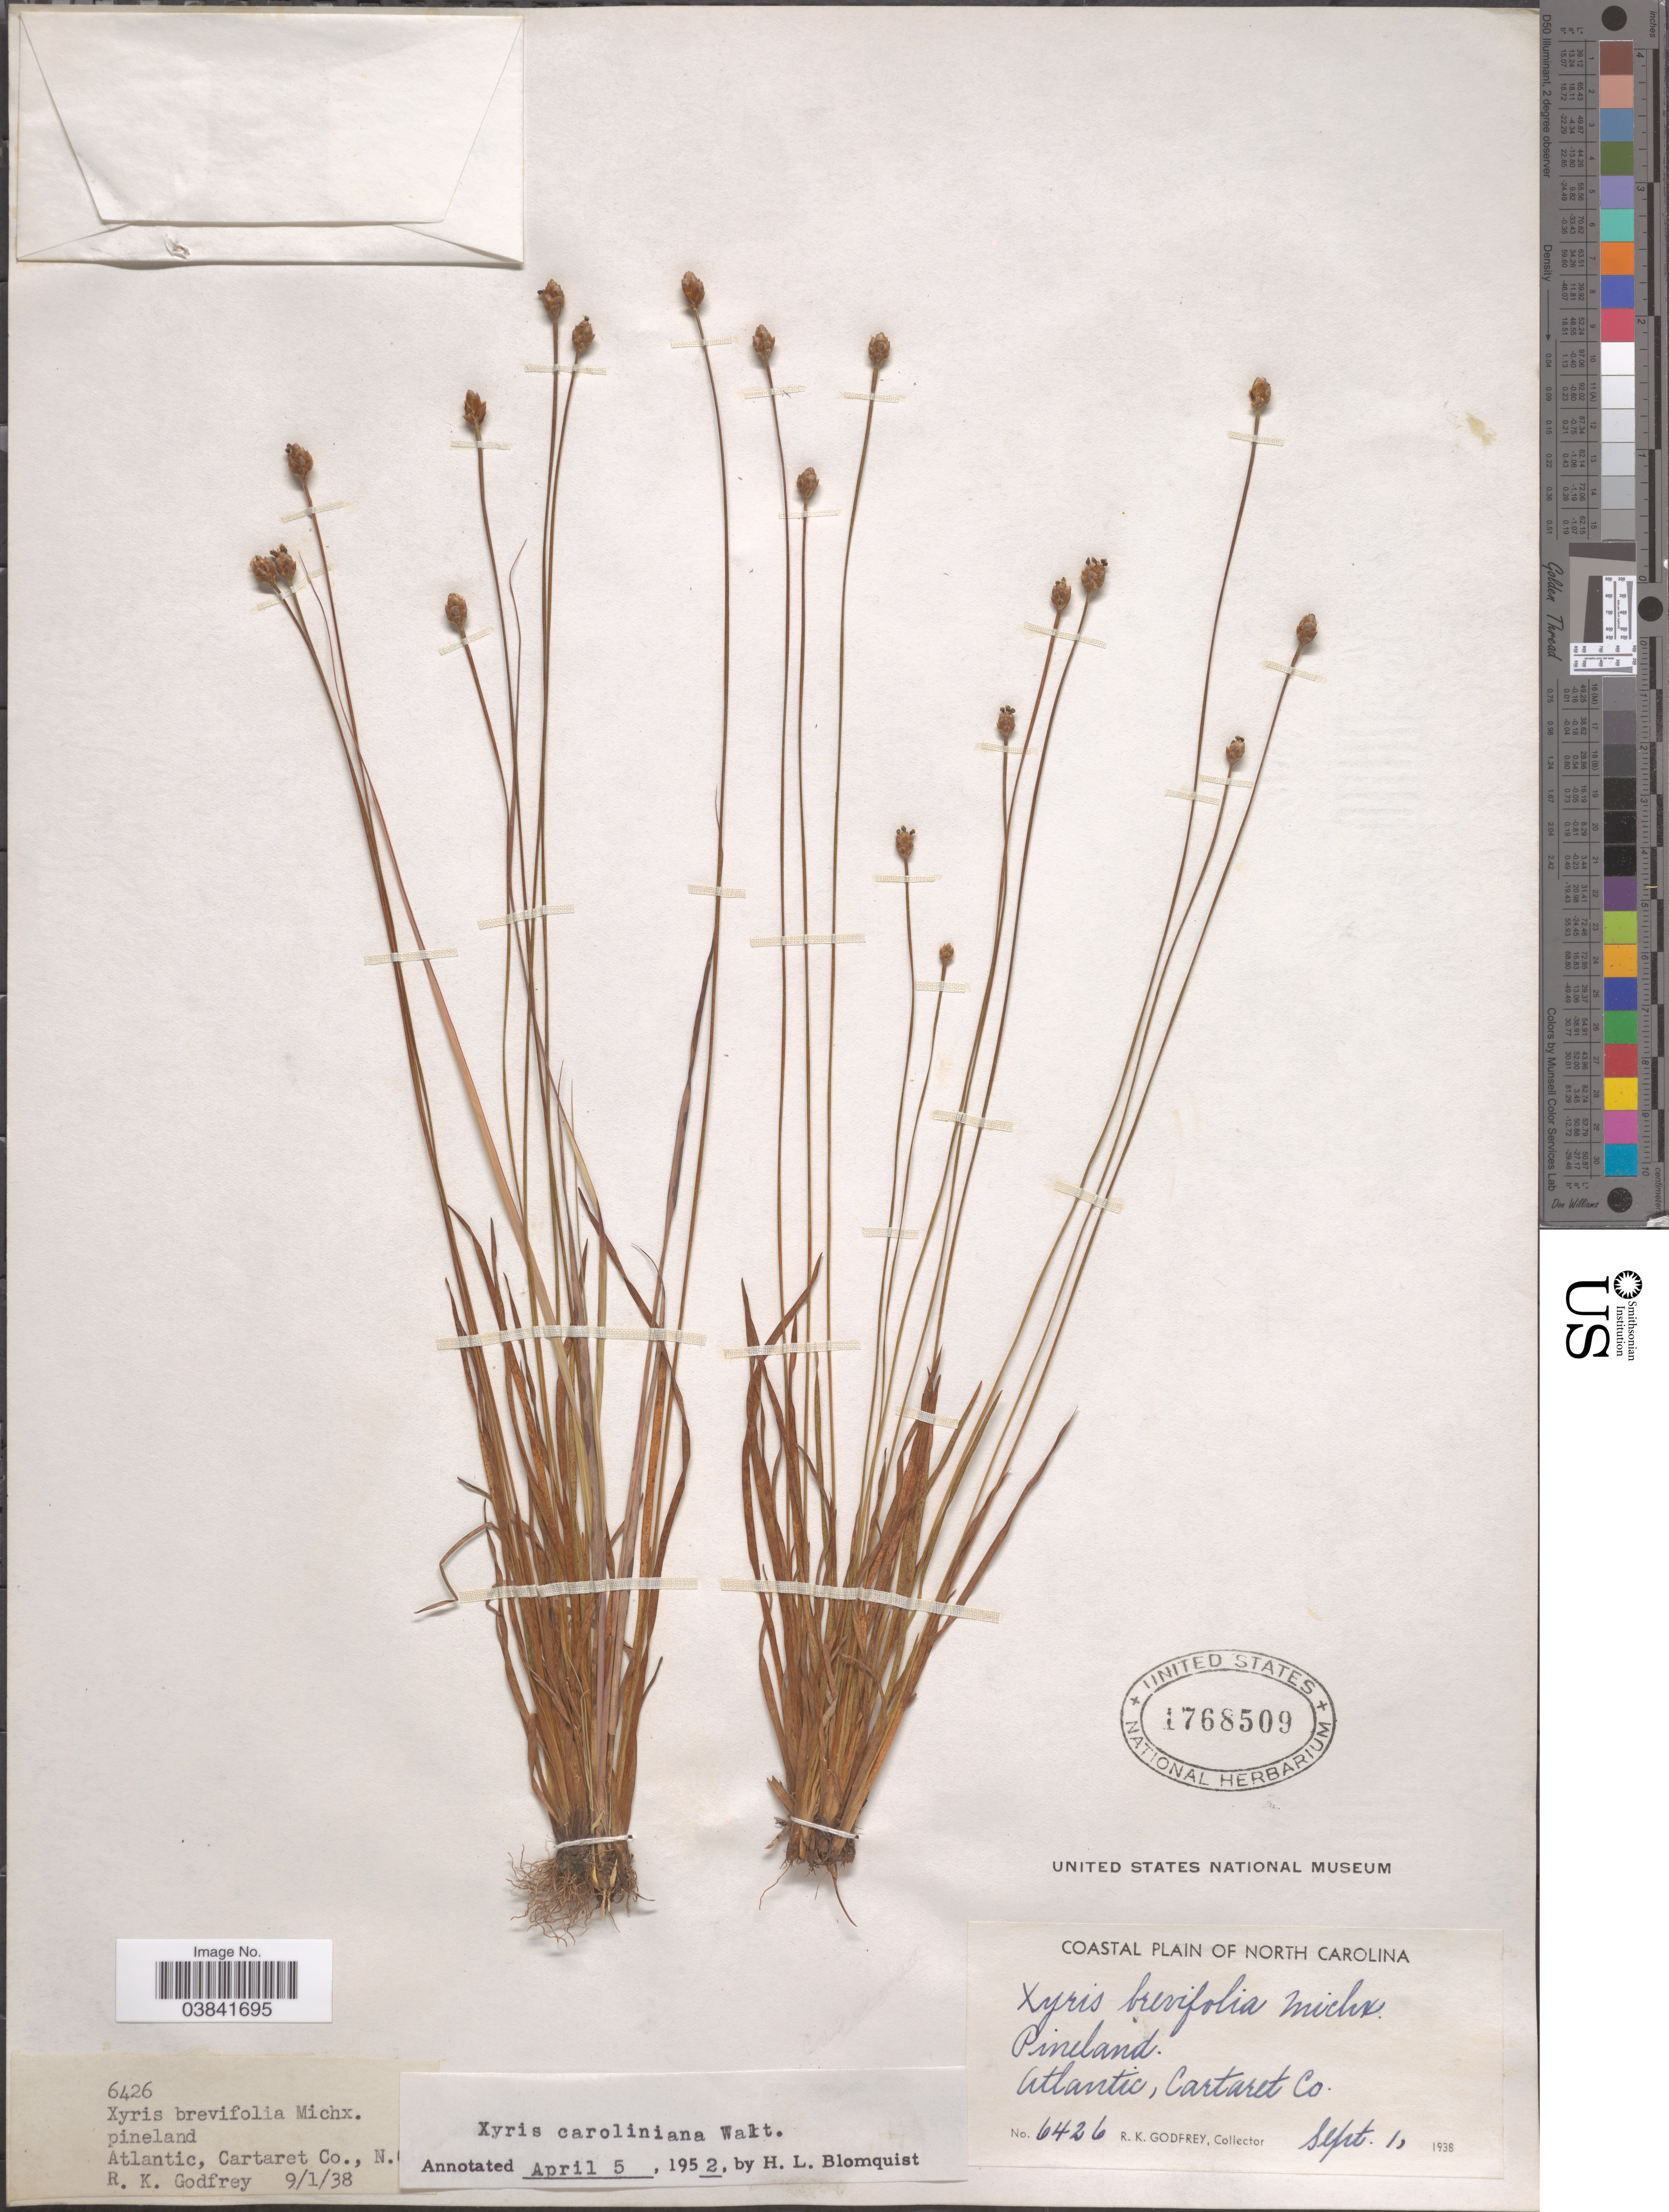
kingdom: Plantae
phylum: Tracheophyta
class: Liliopsida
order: Poales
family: Xyridaceae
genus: Xyris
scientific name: Xyris jupicai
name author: Rich.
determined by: LeBlond, R. J.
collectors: R. K. Godfrey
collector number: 6426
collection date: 1938-09-01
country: United States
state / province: North Carolina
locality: Coastal Plain of North Carolina. Atlantic, Cartaret Co.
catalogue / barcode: US 1768509